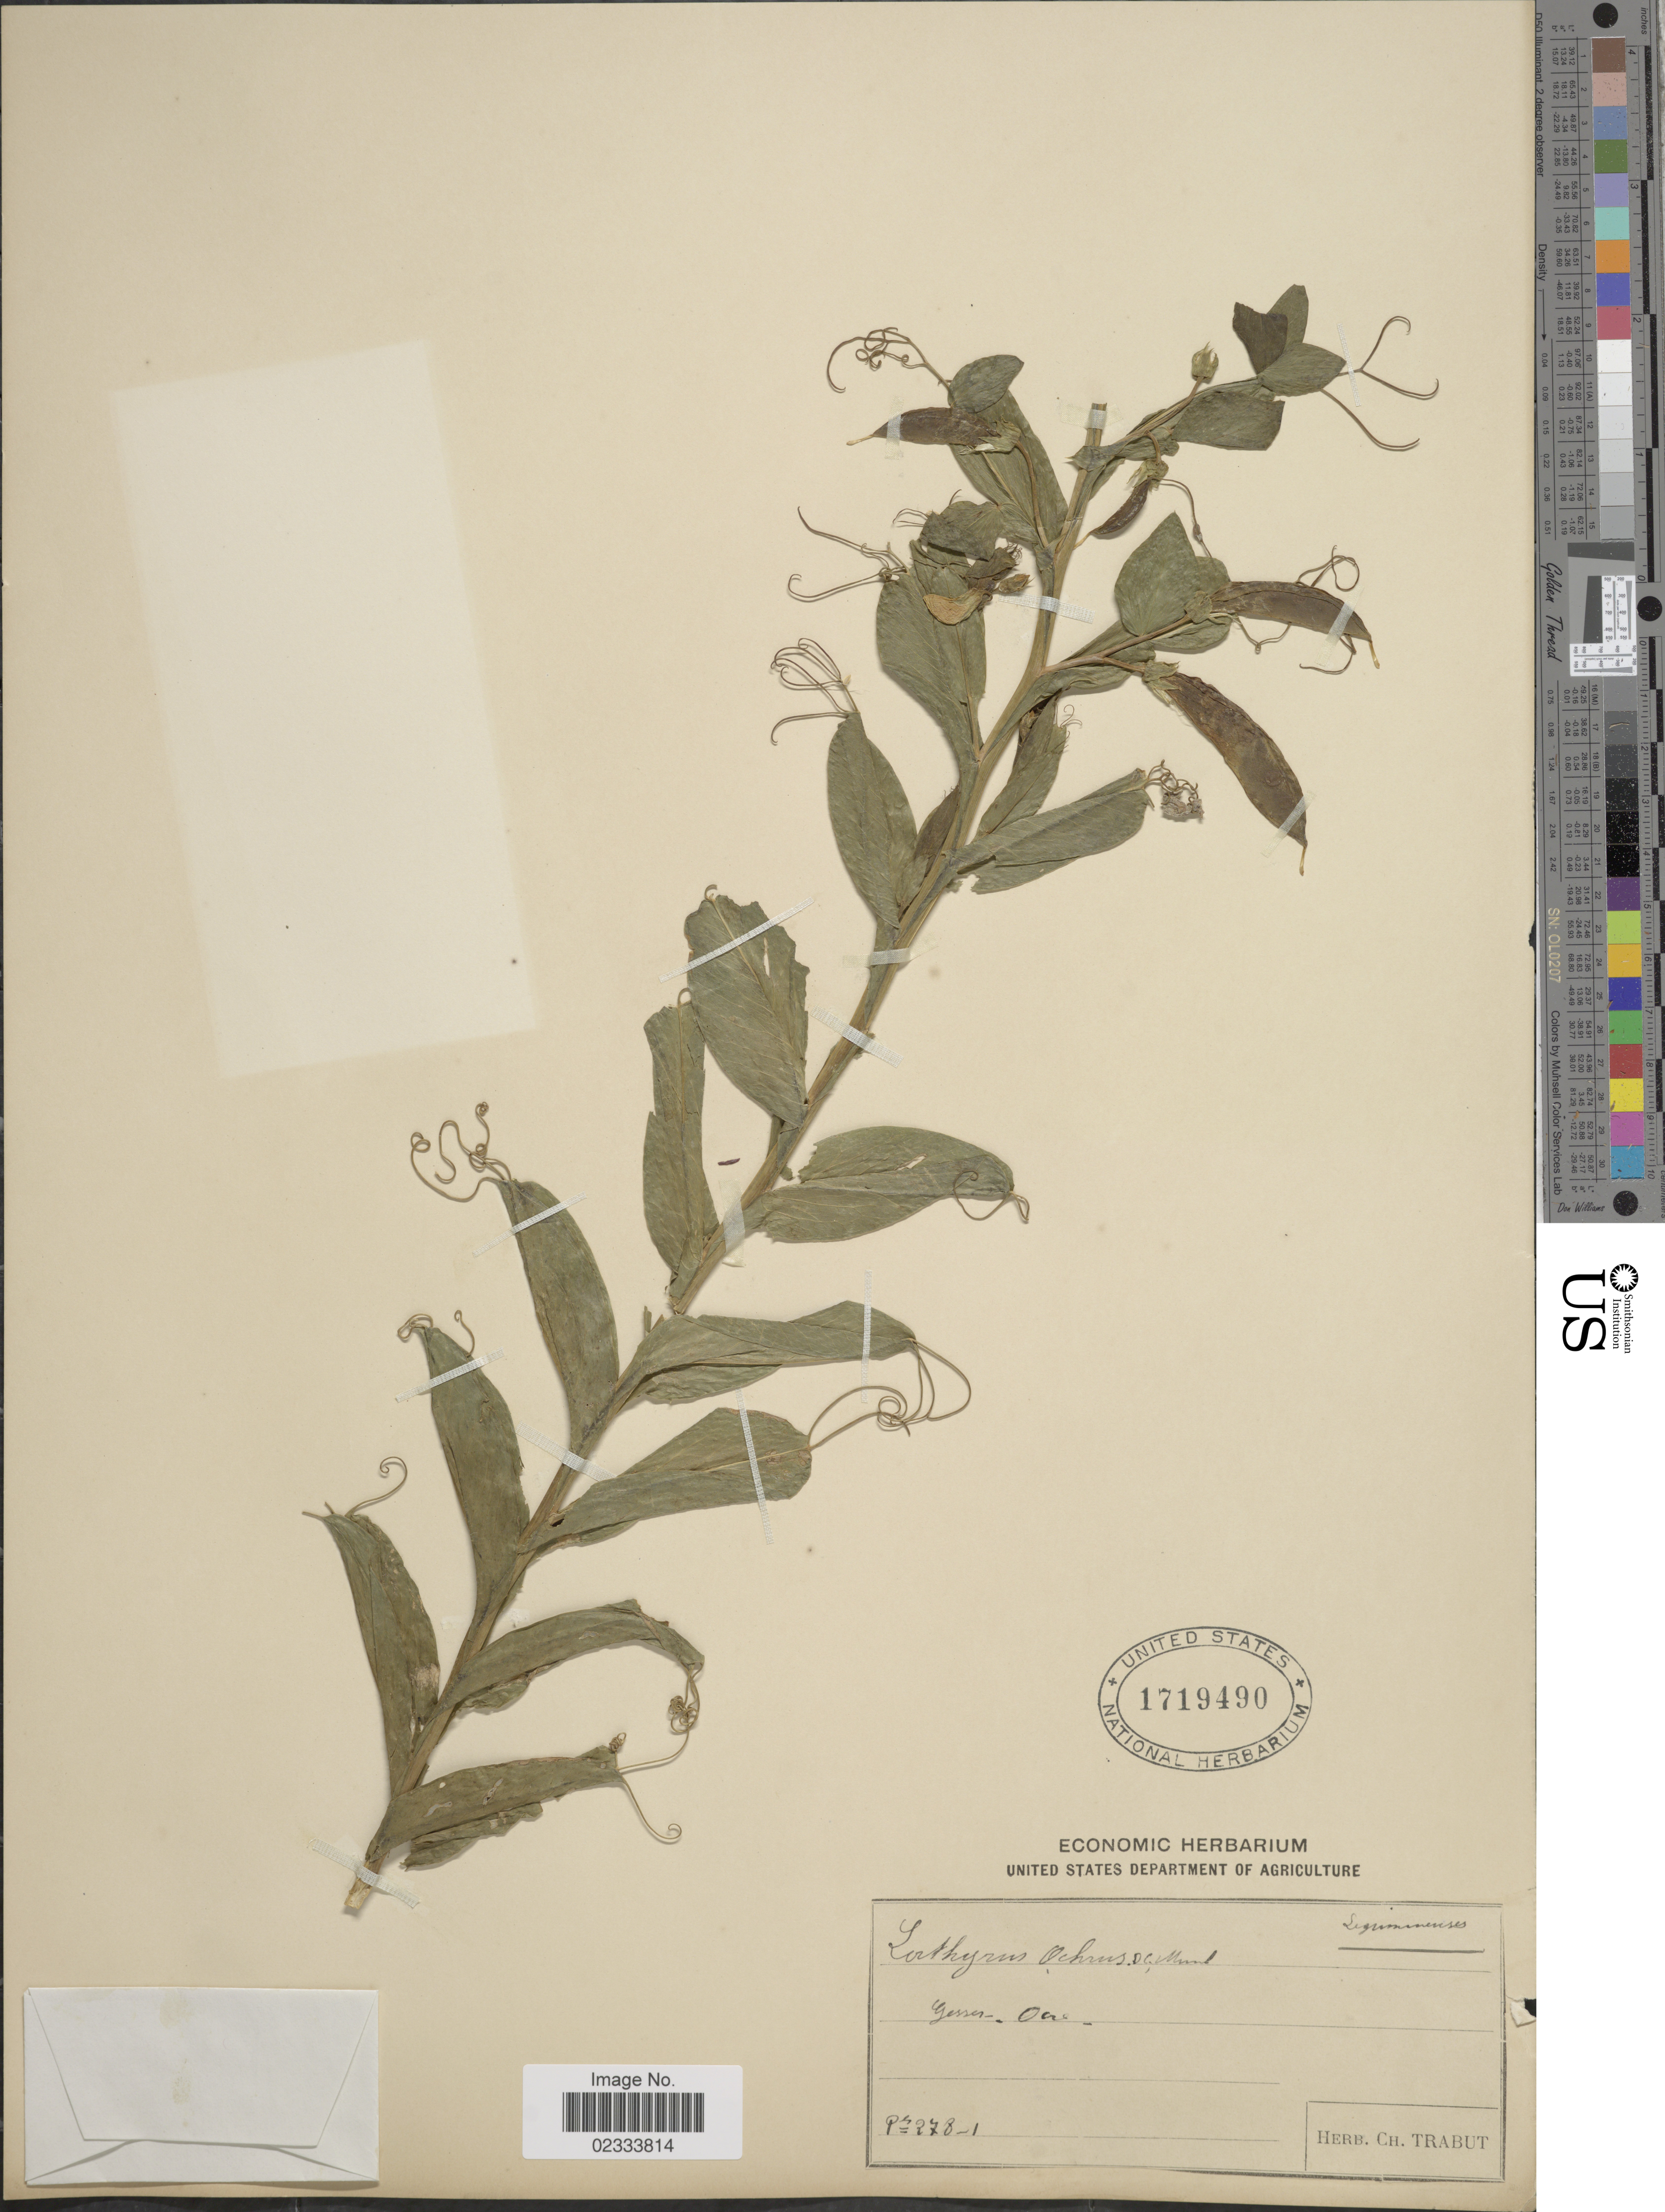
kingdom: Plantae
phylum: Tracheophyta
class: Magnoliopsida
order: Fabales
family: Fabaceae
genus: Lathyrus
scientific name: Lathyrus ochrus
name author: (L.) DC.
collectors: Ex herb. Ch. Trabut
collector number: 278-1*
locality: Gesser-Oerc [unsure placement] [interpreted]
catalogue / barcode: US 1719490